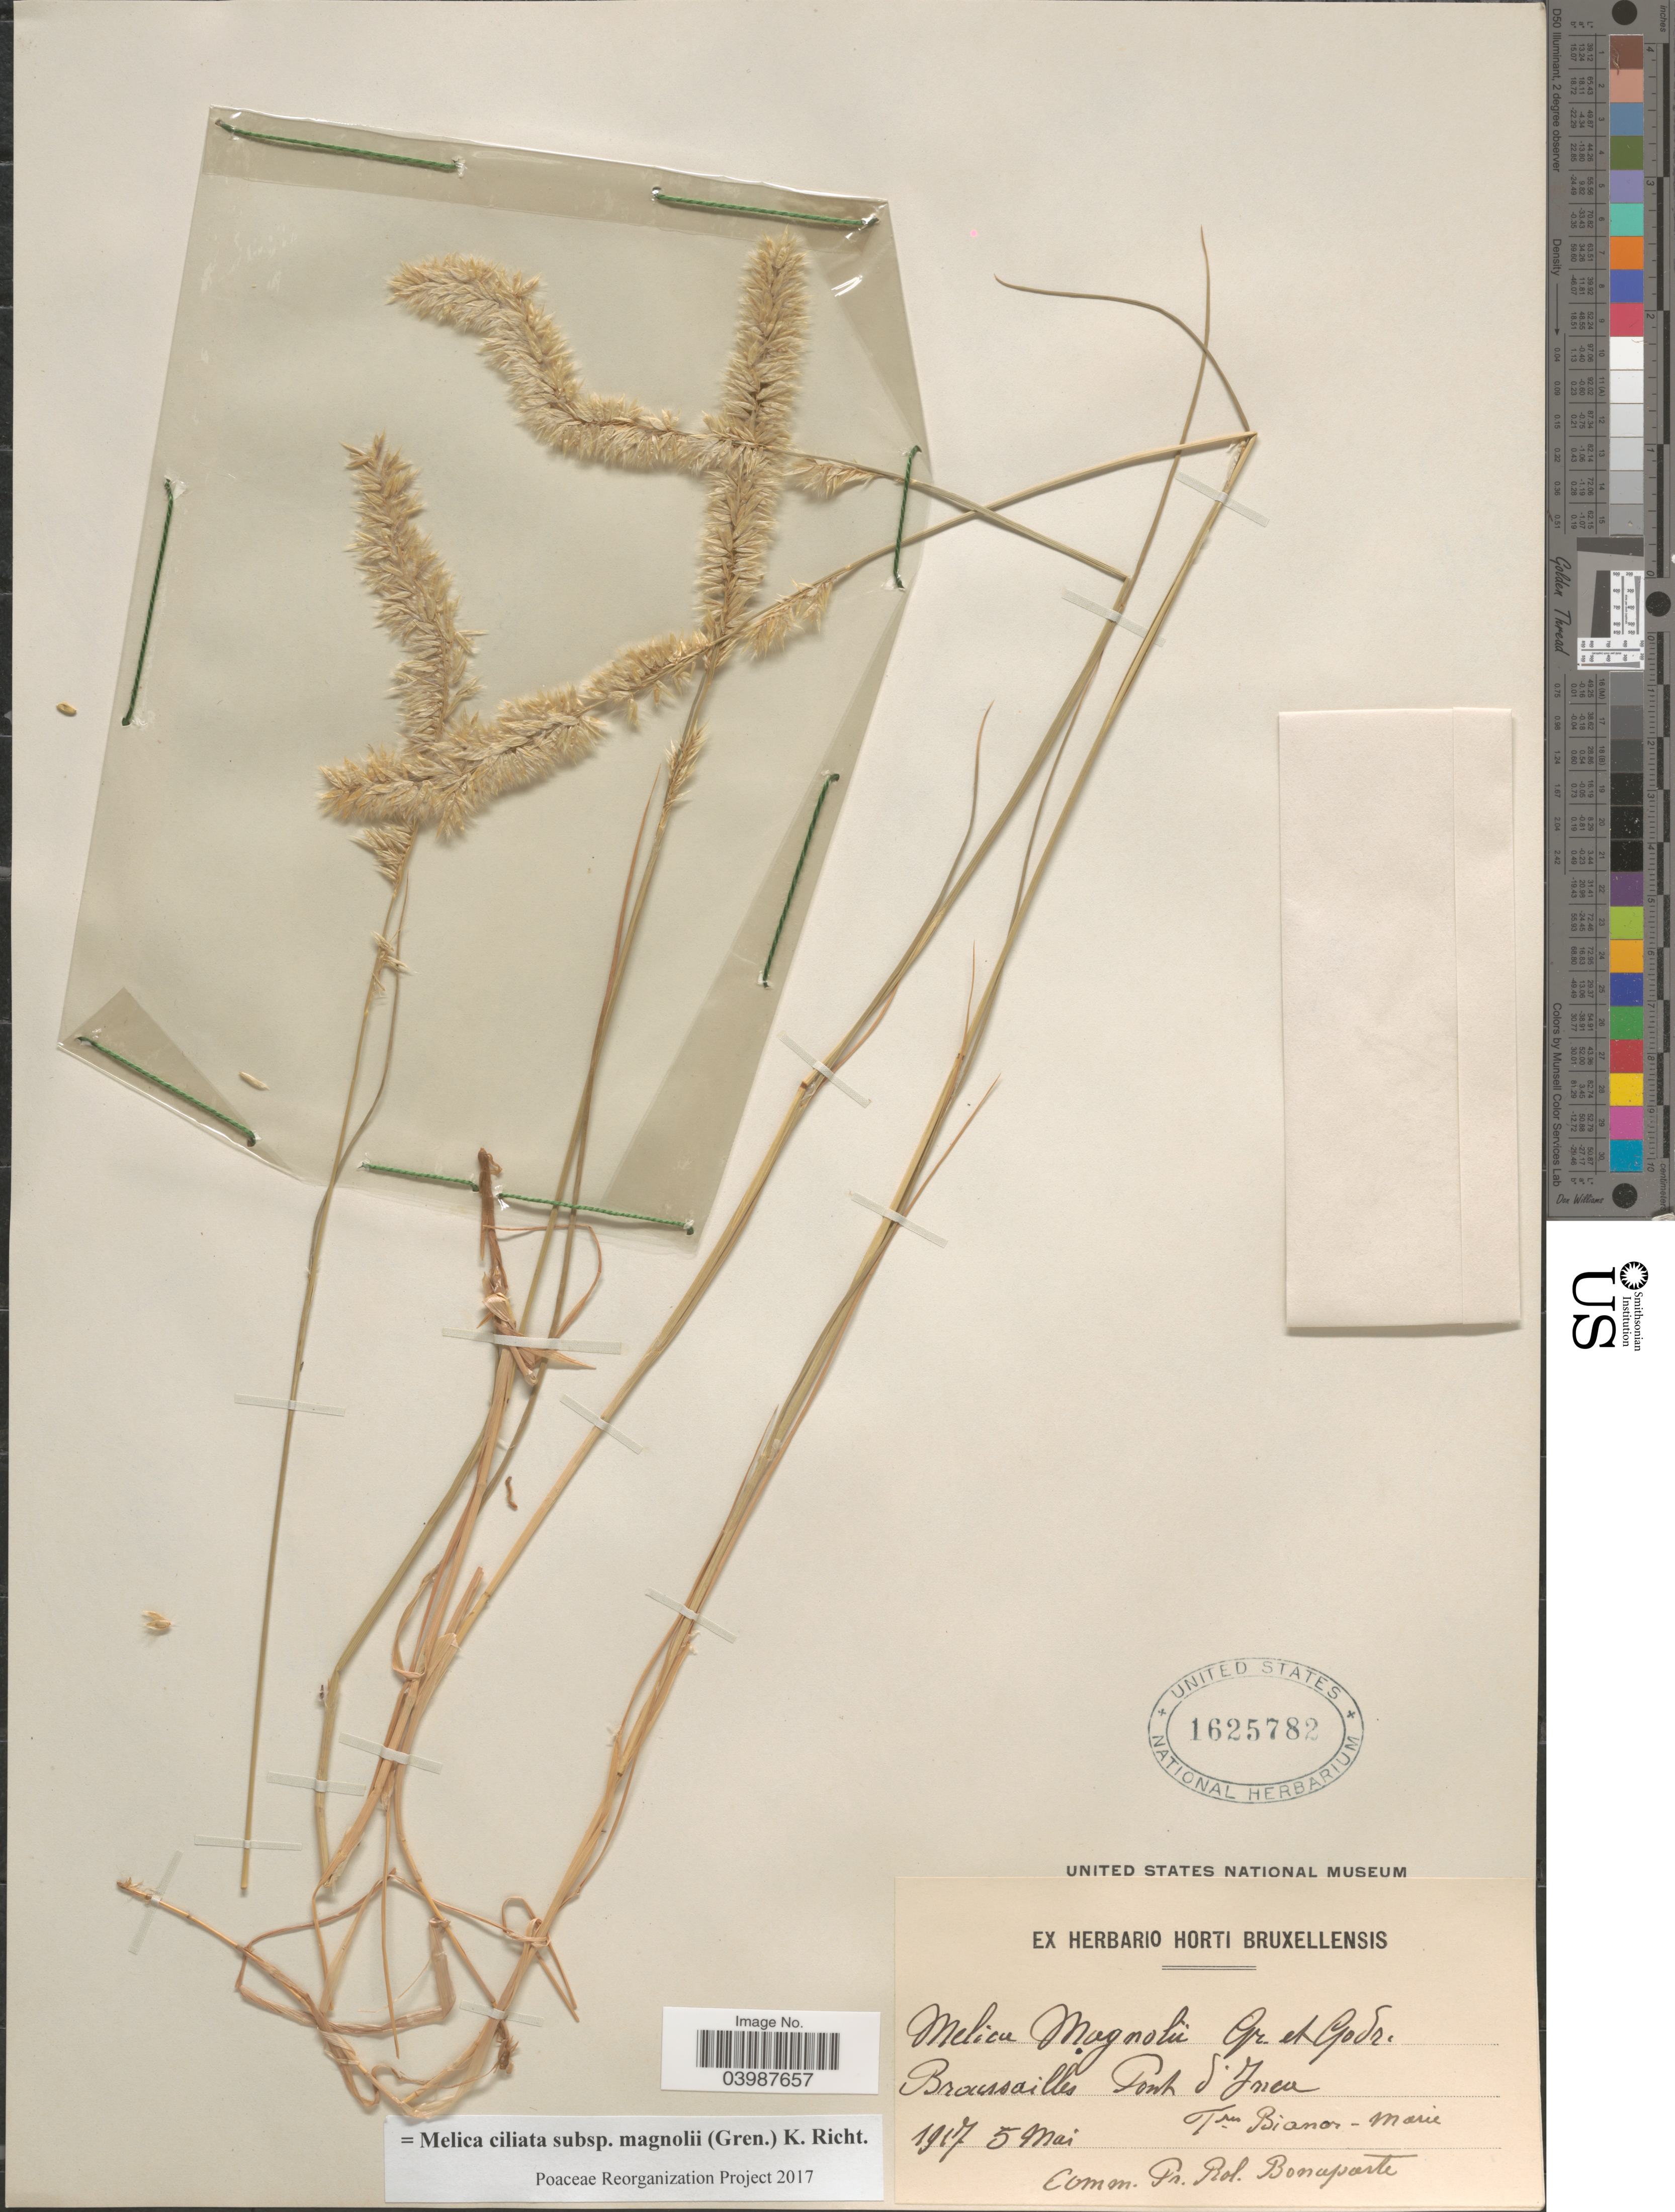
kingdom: Plantae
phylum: Tracheophyta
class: Liliopsida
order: Poales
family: Poaceae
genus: Melica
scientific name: Melica ciliata subsp. magnolii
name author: K. Richt.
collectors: ex herb. Horti Bruxellensis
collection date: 1917-05-05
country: Spain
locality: Broussailles Pont d'Inca. Tres Bianos-Marie.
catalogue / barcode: US 1625782